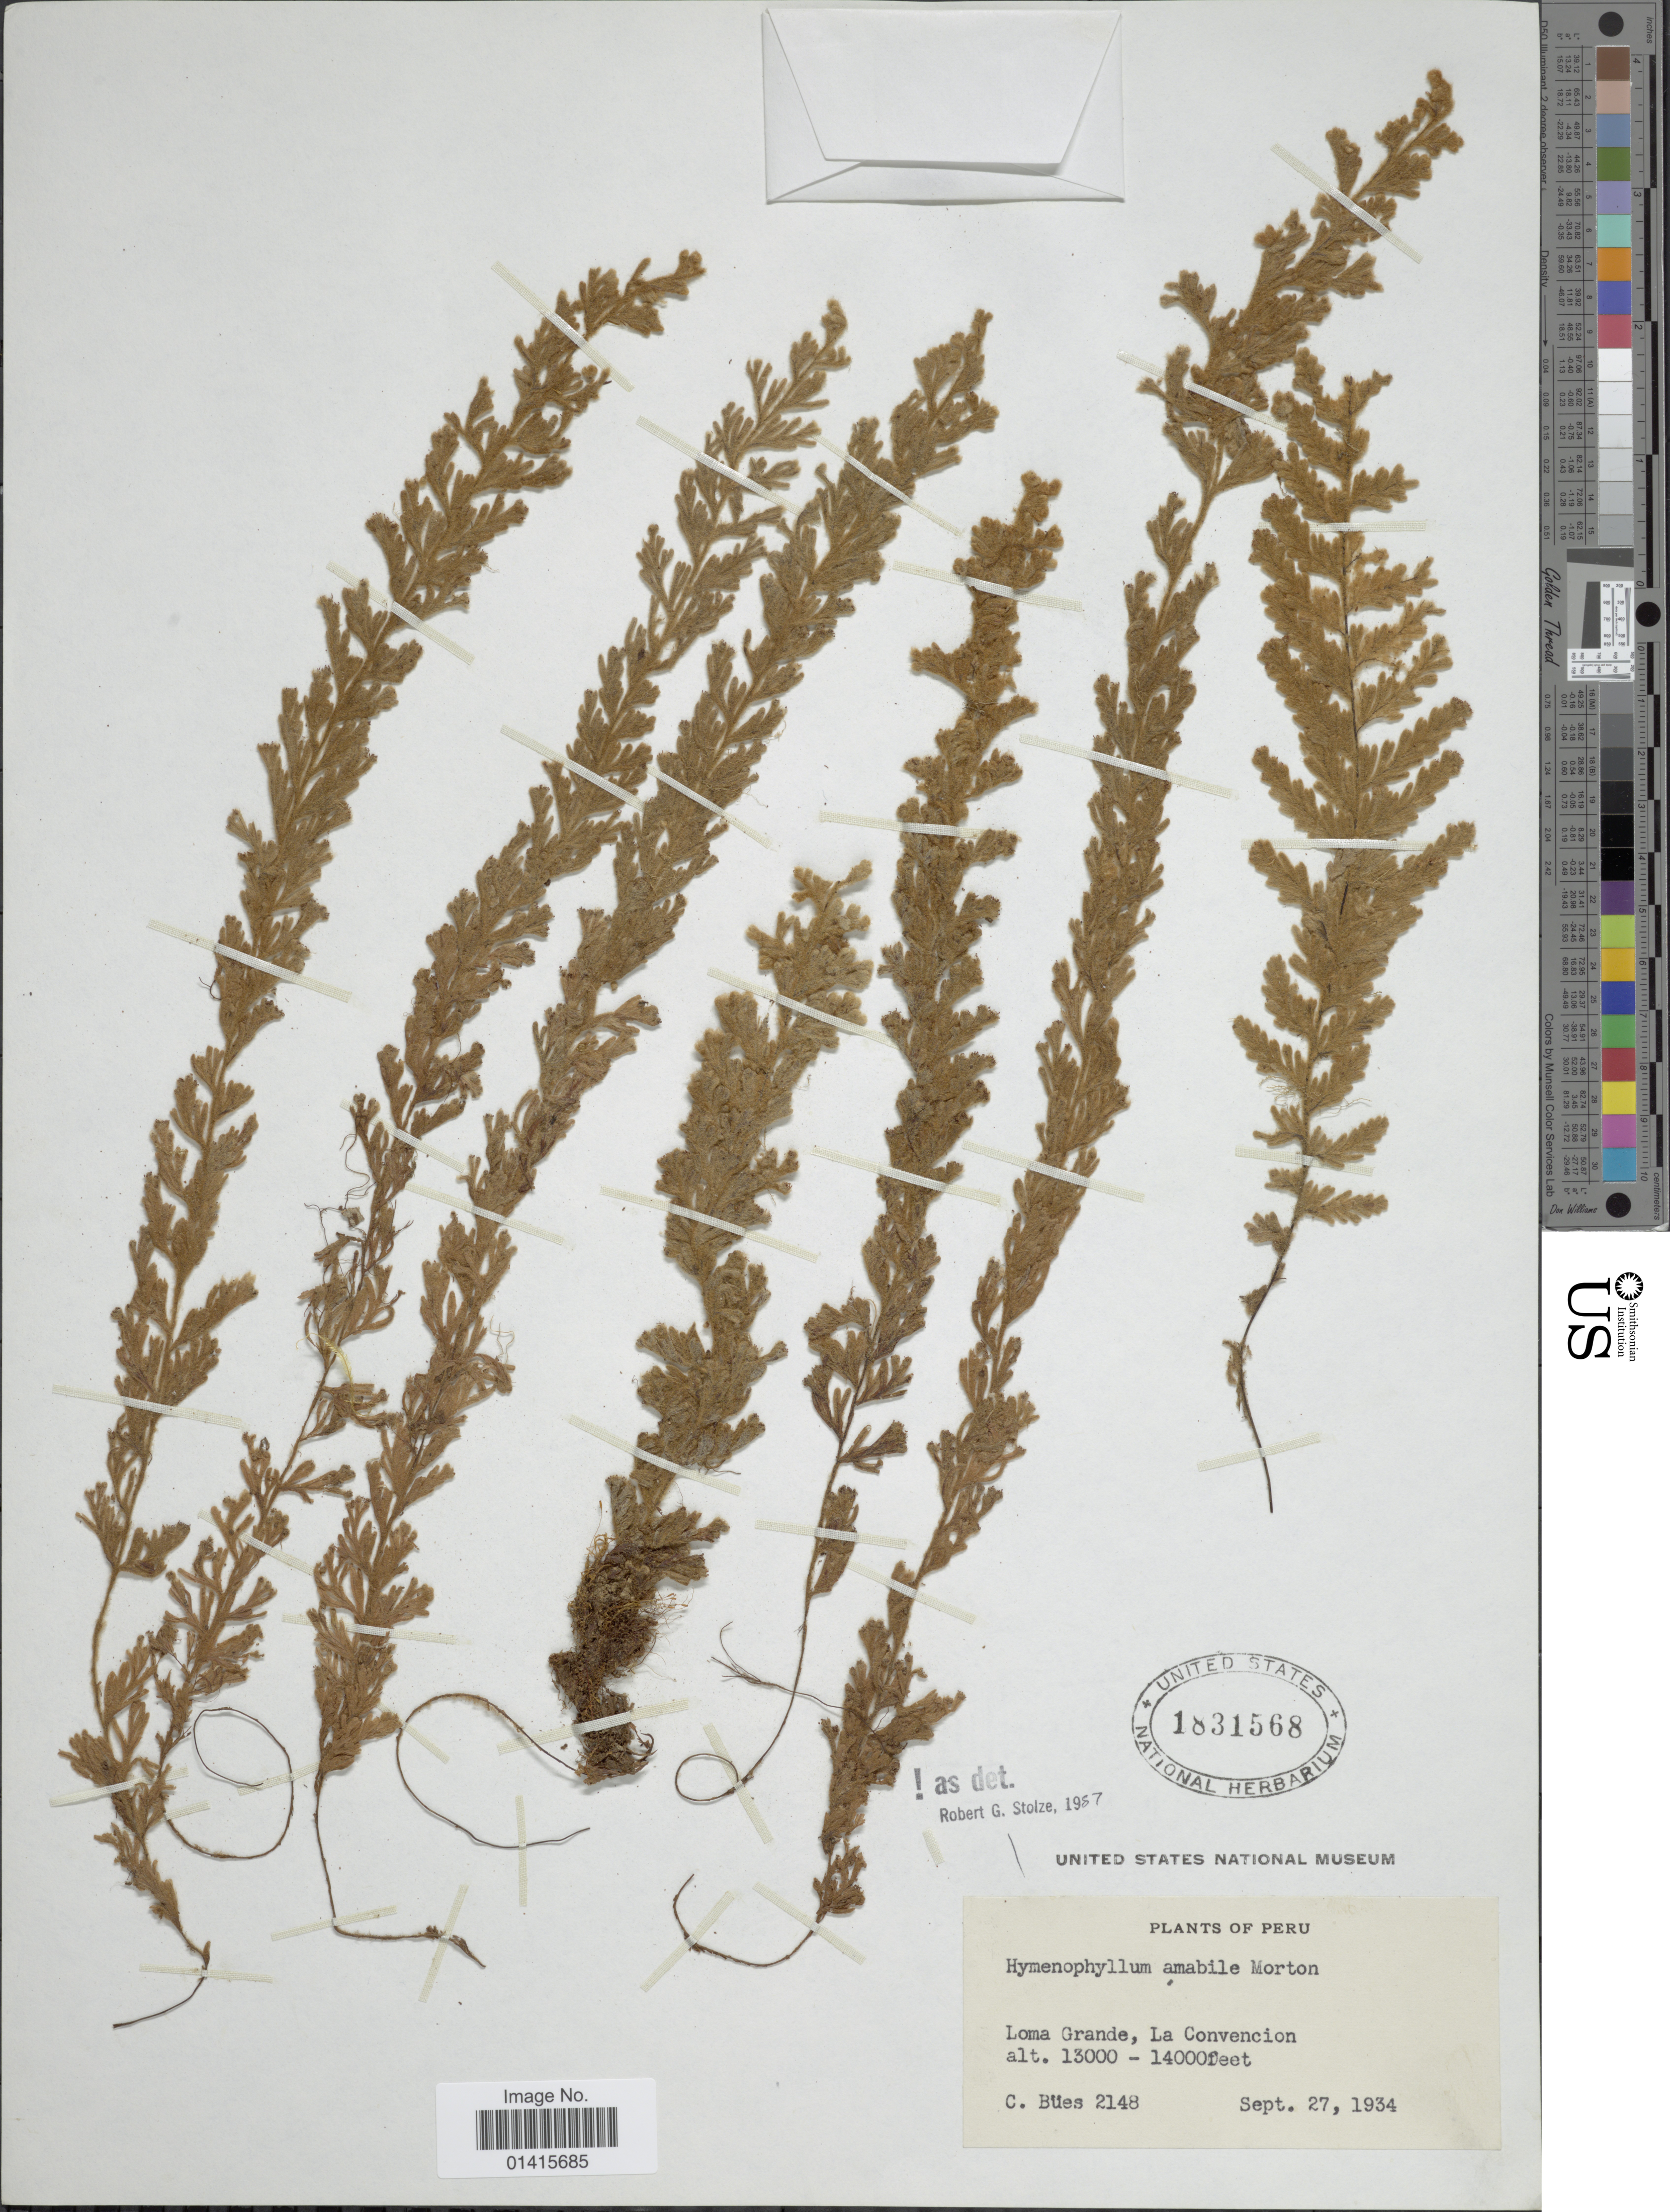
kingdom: Plantae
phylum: Tracheophyta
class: Polypodiopsida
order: Hymenophyllales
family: Hymenophyllaceae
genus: Hymenophyllum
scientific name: Hymenophyllum amabile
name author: C.V. Morton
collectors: C. Bues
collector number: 2148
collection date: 1934-09-27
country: Peru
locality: Loma Grande, La Convencion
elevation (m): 3962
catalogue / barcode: US 1831568